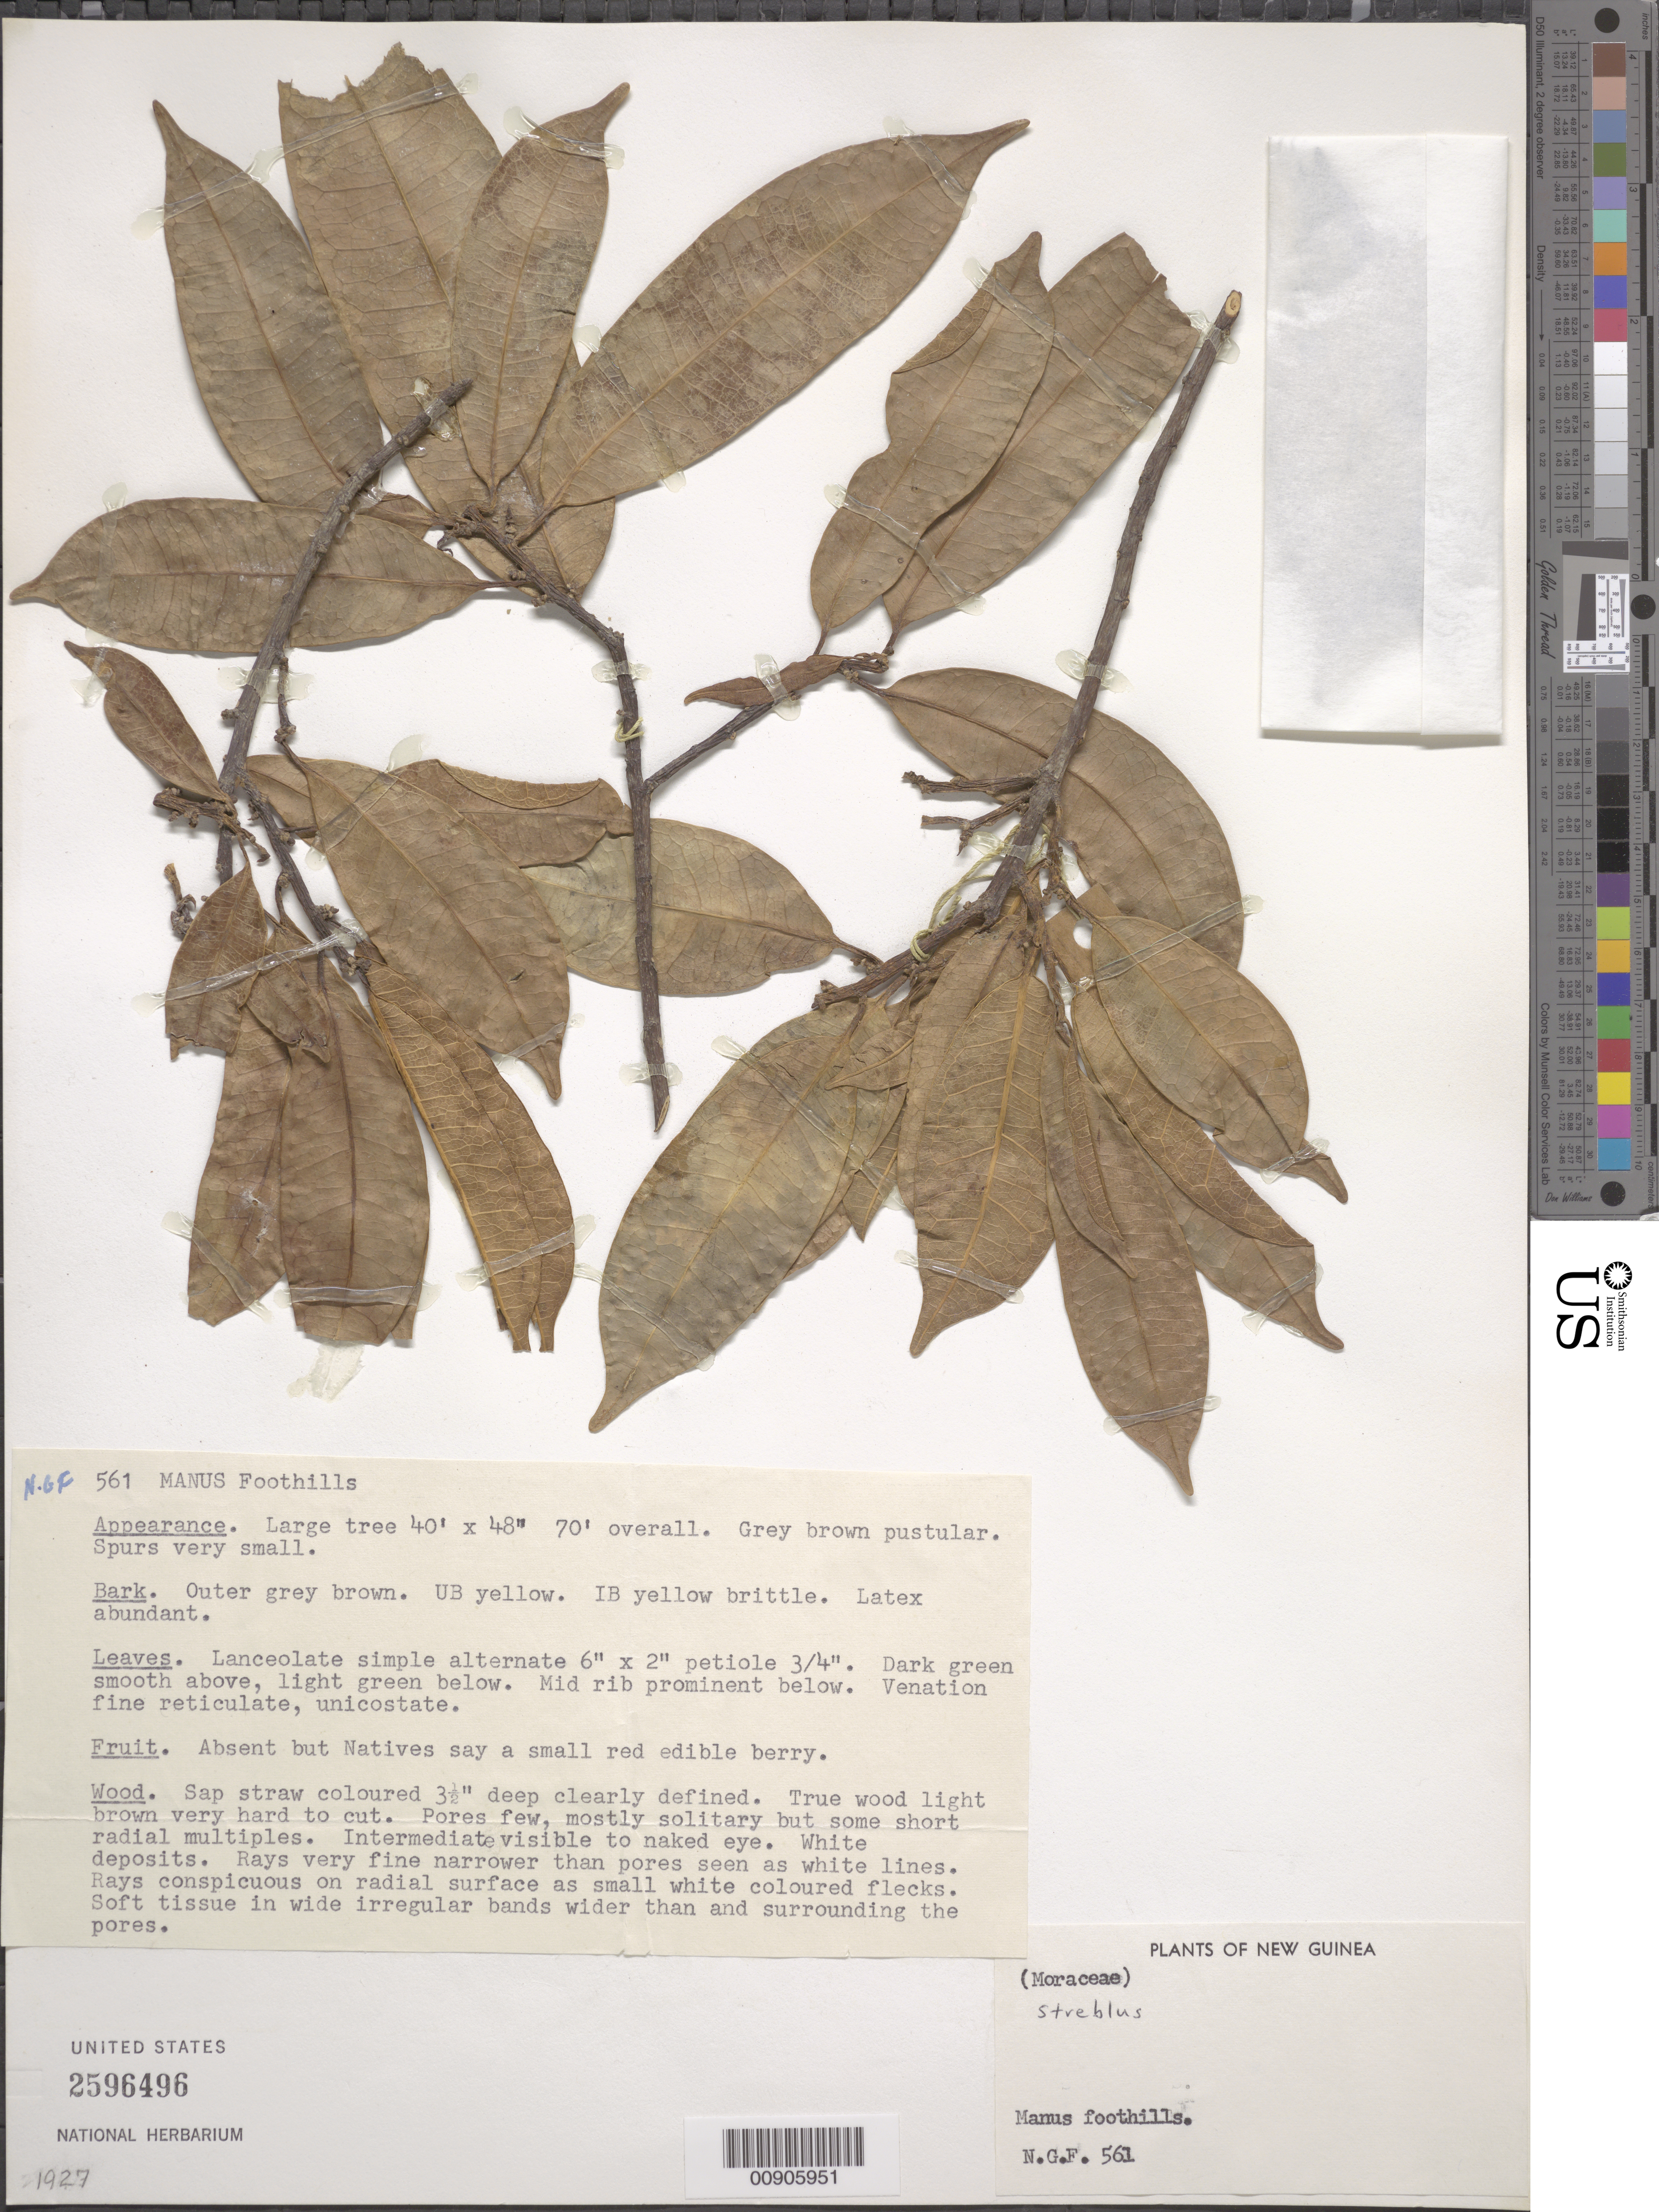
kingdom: Plantae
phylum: Tracheophyta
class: Magnoliopsida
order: Rosales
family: Moraceae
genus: Paratrophis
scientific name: Paratrophis sp.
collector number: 561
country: Papua New Guinea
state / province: Manus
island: Manus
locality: Manus foothills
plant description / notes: …some short radial multiples. Intermediate visible to naked eye. White deposits. Rays very fine narrower than pores seen as white lines. Rays conspicuous on radial surface as small white coloured flecks. Soft tissue in wide irregular bands around pores. MJD copied to EBDCS- Food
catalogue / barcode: US 2596496